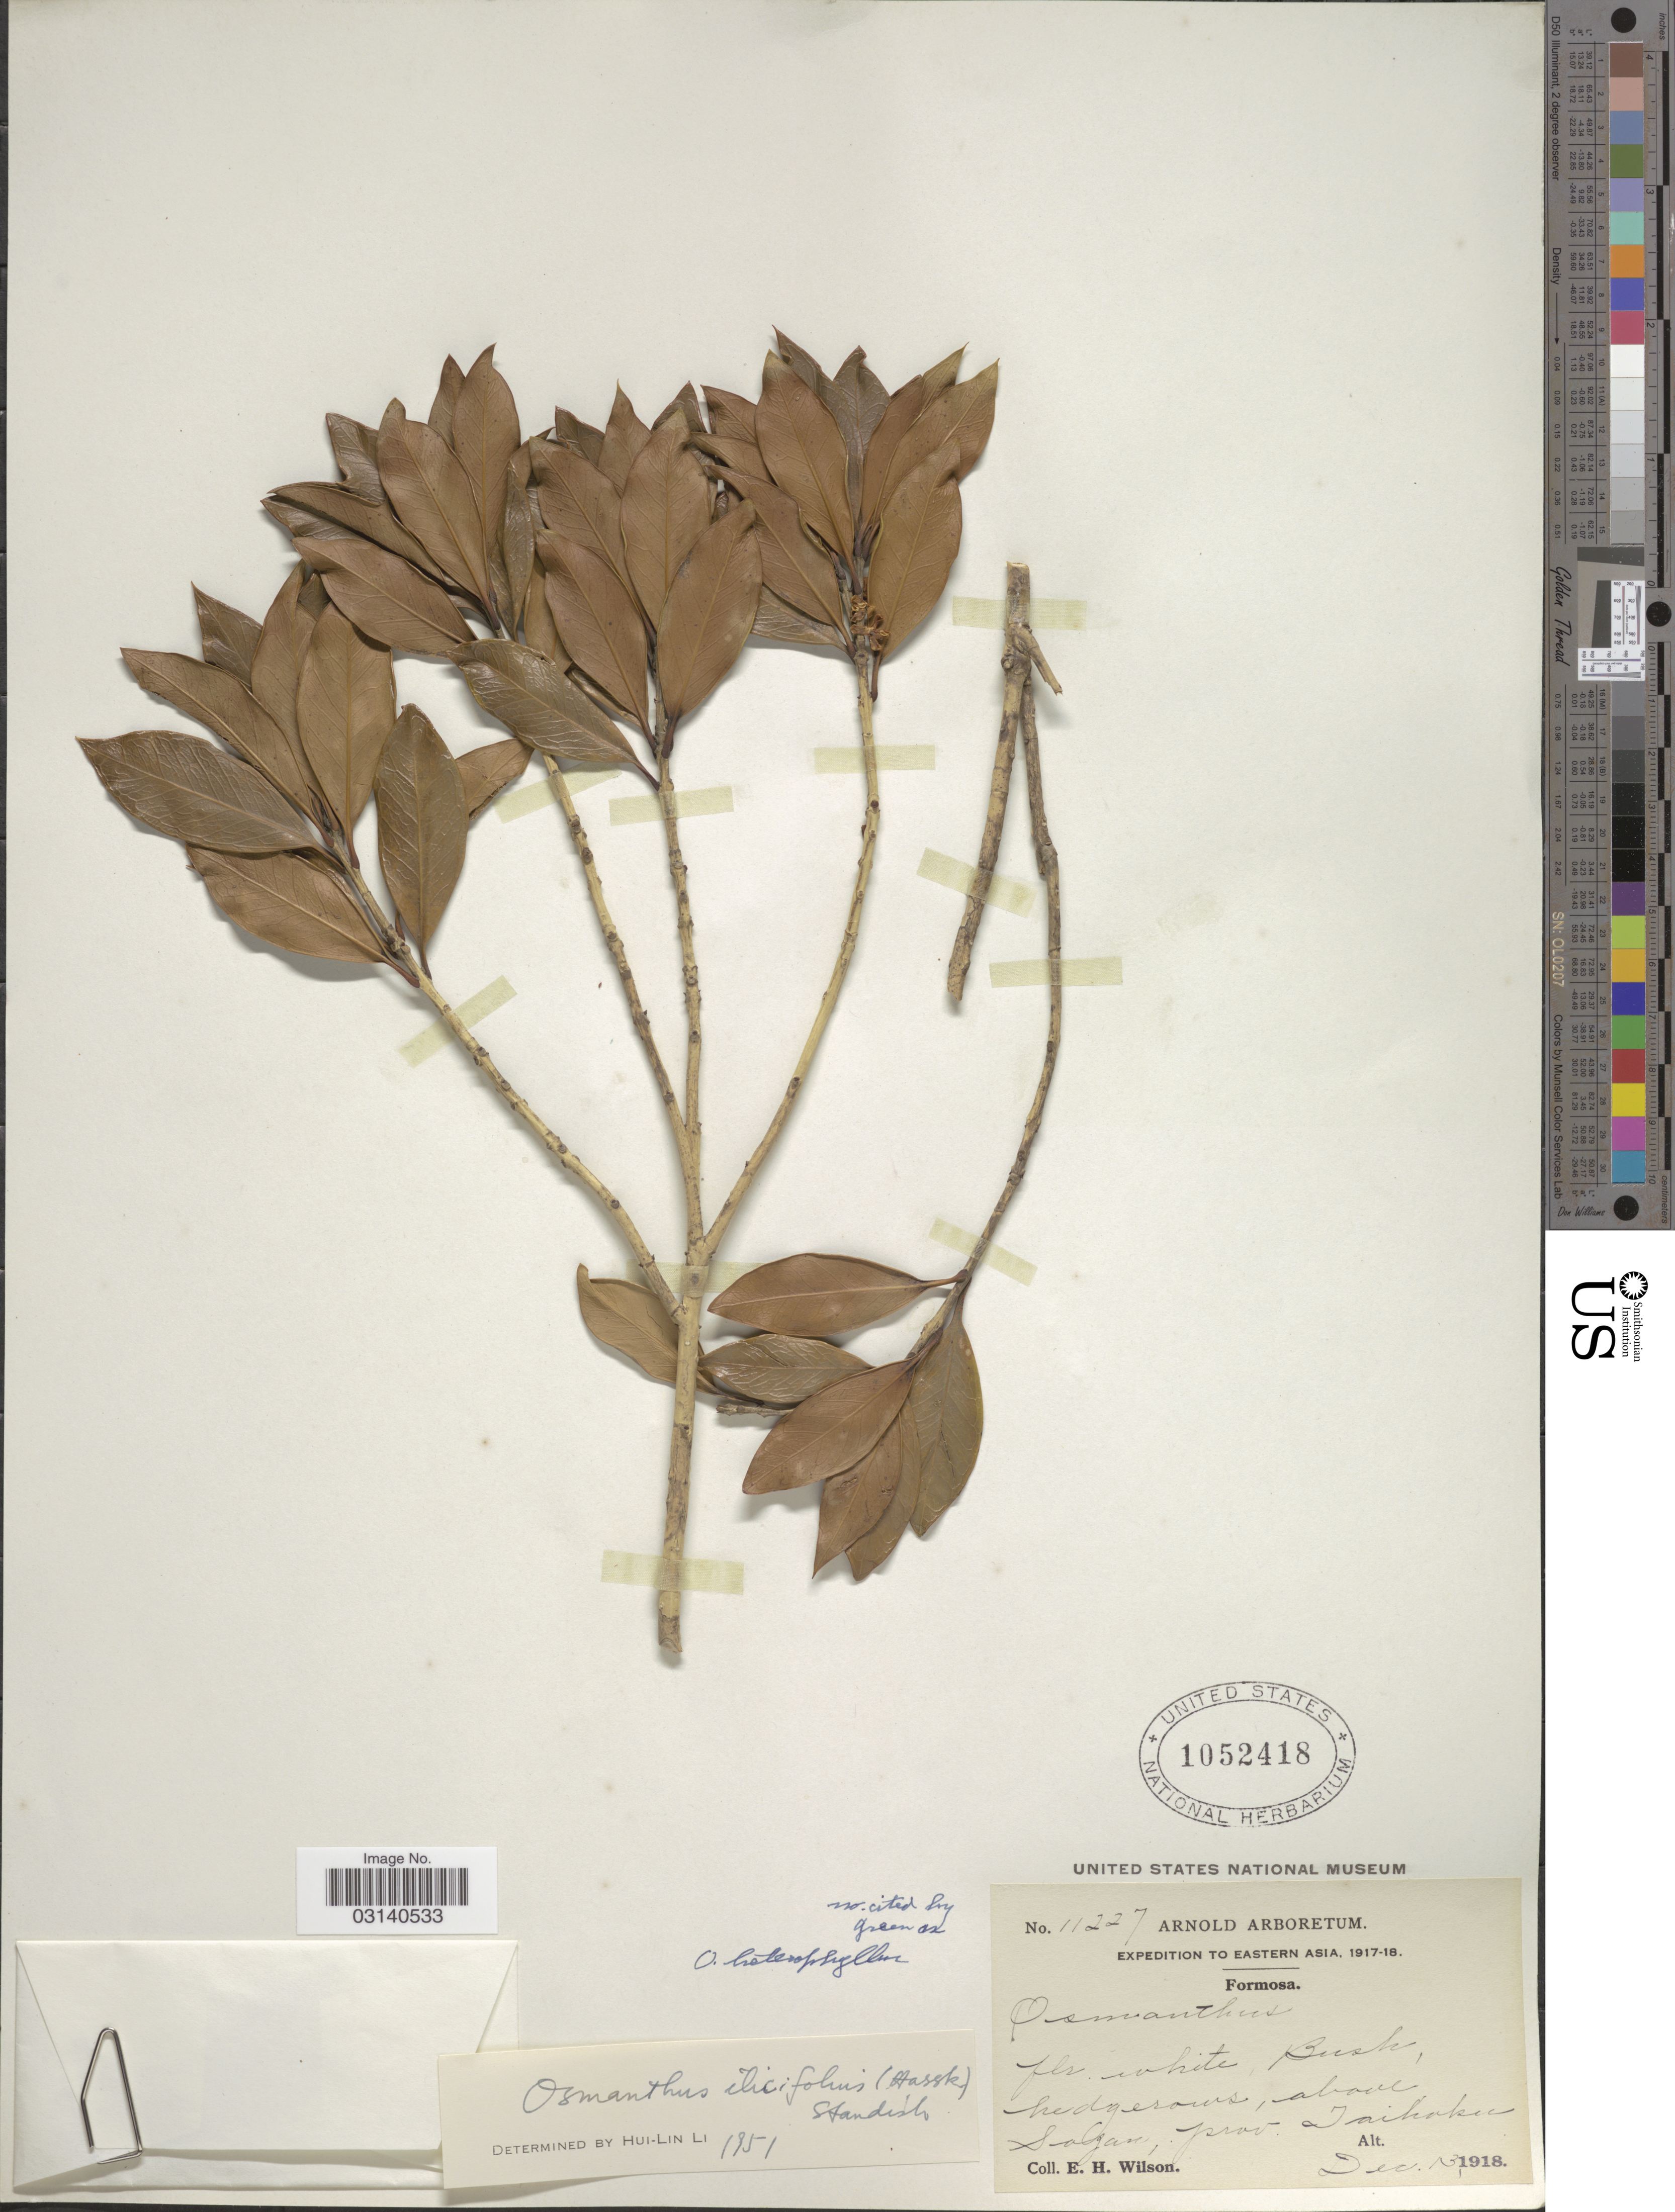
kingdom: Plantae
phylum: Tracheophyta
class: Magnoliopsida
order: Lamiales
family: Oleaceae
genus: Osmanthus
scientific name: Osmanthus heterophyllus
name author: (G. Don) P.S. Green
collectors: E. Wilson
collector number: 11227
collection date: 1918-12-13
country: Taiwan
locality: Eastern Asia, Formosa, above Salgan, prov. Taihoku.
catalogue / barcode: US 1052418